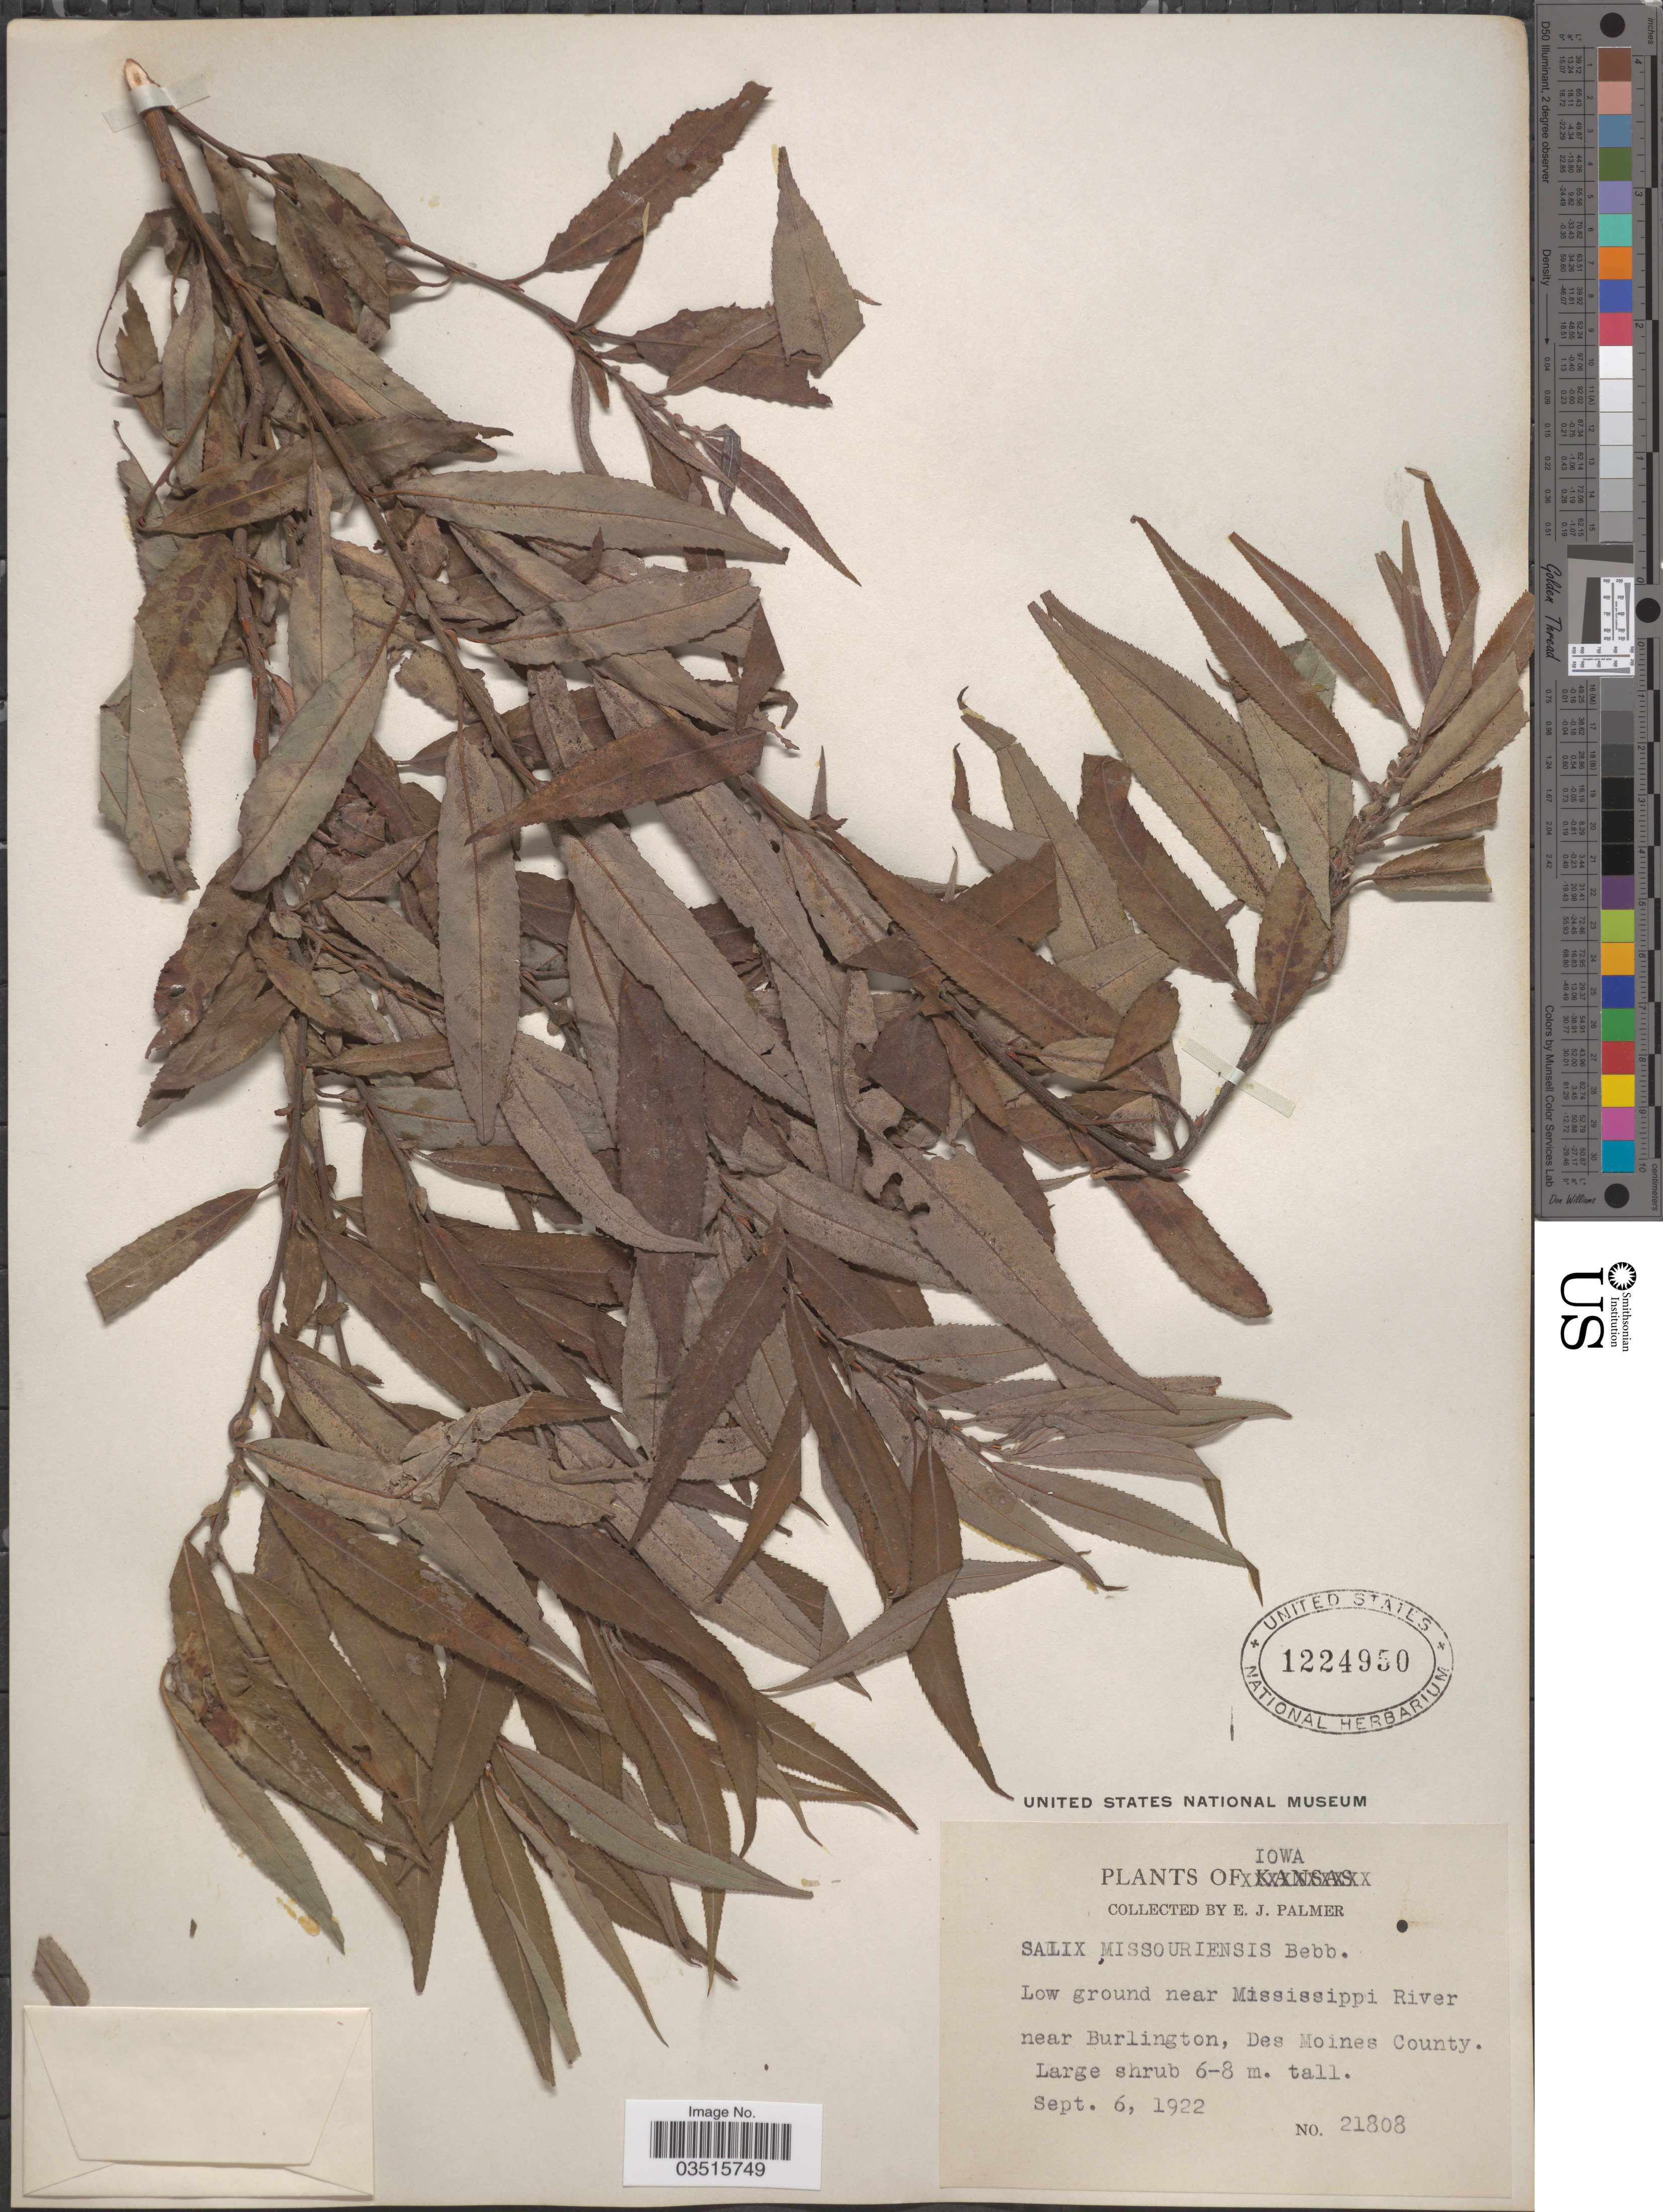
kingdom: Plantae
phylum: Tracheophyta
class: Magnoliopsida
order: Malpighiales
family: Salicaceae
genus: Salix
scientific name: Salix missouriensis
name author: Bebb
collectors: E. J. Palmer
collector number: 21808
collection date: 1922-09-06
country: United States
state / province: Iowa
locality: Low ground near Mississippi River near Burlington, Des Moines County.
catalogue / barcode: US 1224950